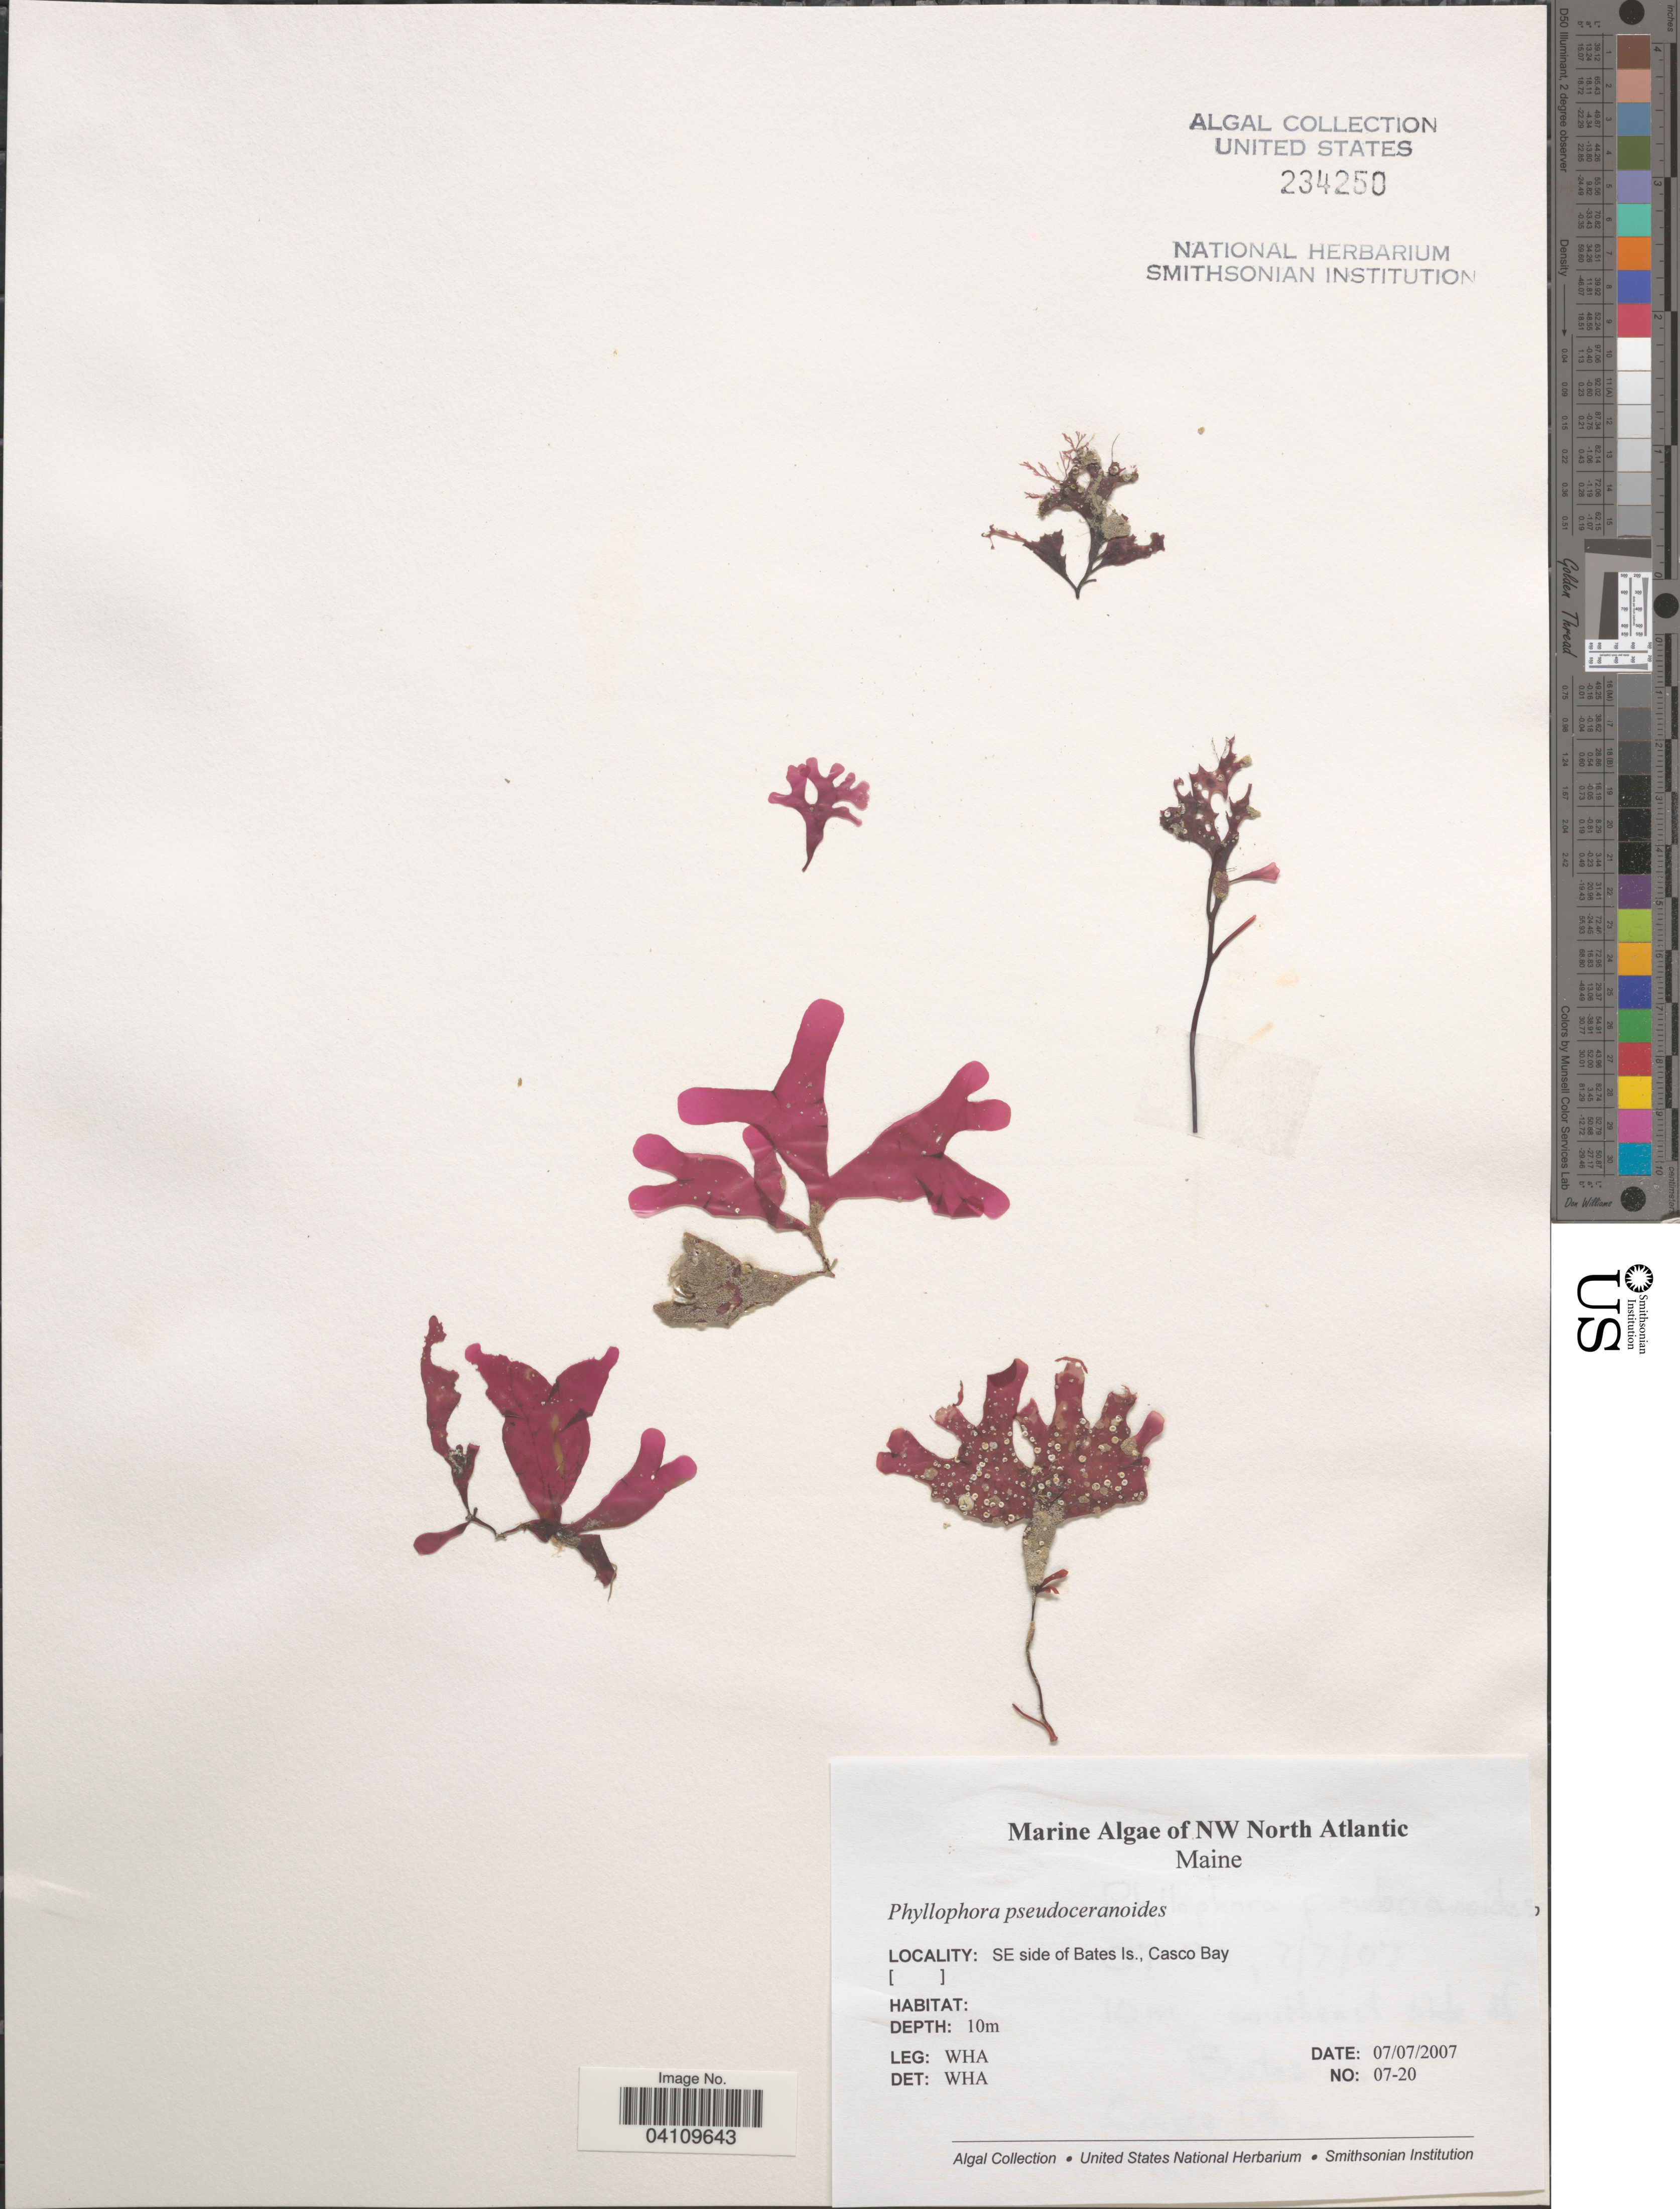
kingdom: Plantae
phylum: Rhodophyta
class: Florideophyceae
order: Gigartinales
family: Phyllophoraceae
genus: Phyllophora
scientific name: Phyllophora pseudoceranoides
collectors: W. H. Adey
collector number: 07-20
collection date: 2007-07-07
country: United States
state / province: Maine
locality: NW North Atlantic. SE side of Bates Is., Casco Bay.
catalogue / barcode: US 234250